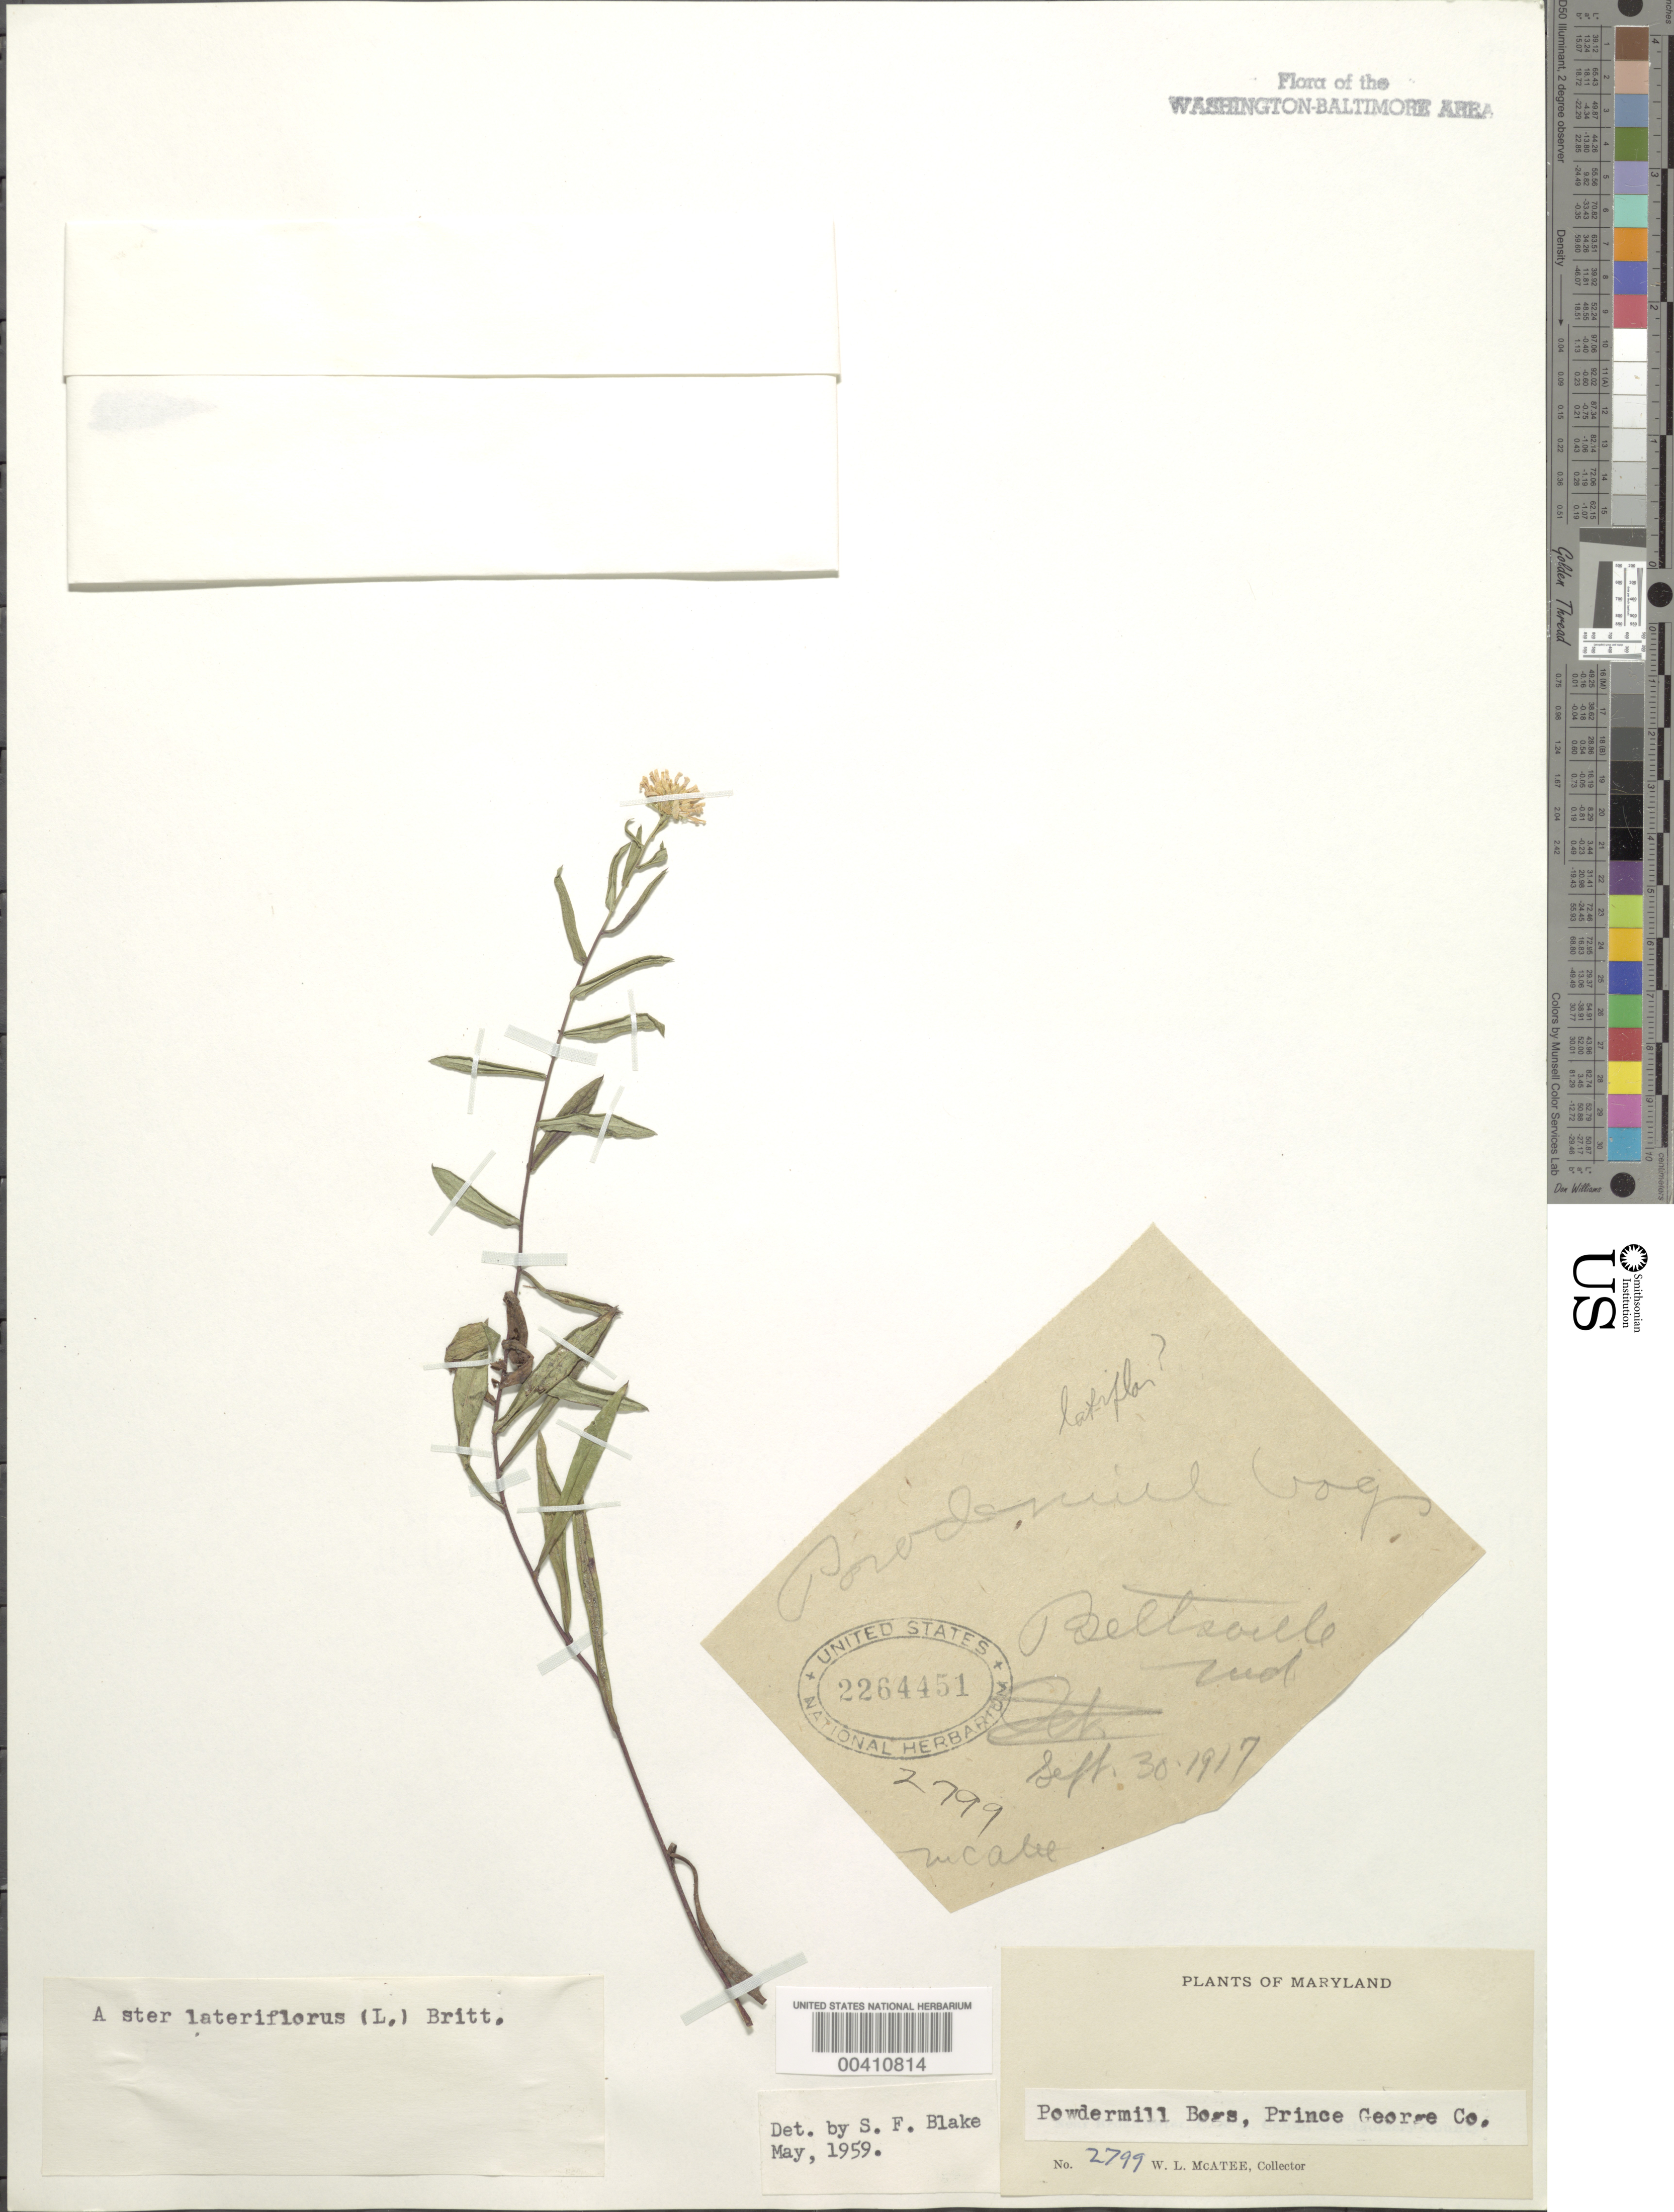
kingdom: Plantae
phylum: Tracheophyta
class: Magnoliopsida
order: Asterales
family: Asteraceae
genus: Symphyotrichum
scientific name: Symphyotrichum lateriflorum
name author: (L.) Á. Löve & D. Löve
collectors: W. McAtee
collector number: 2799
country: United States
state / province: Maryland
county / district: Prince George's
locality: Powdermill Bogs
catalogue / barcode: US 2264451